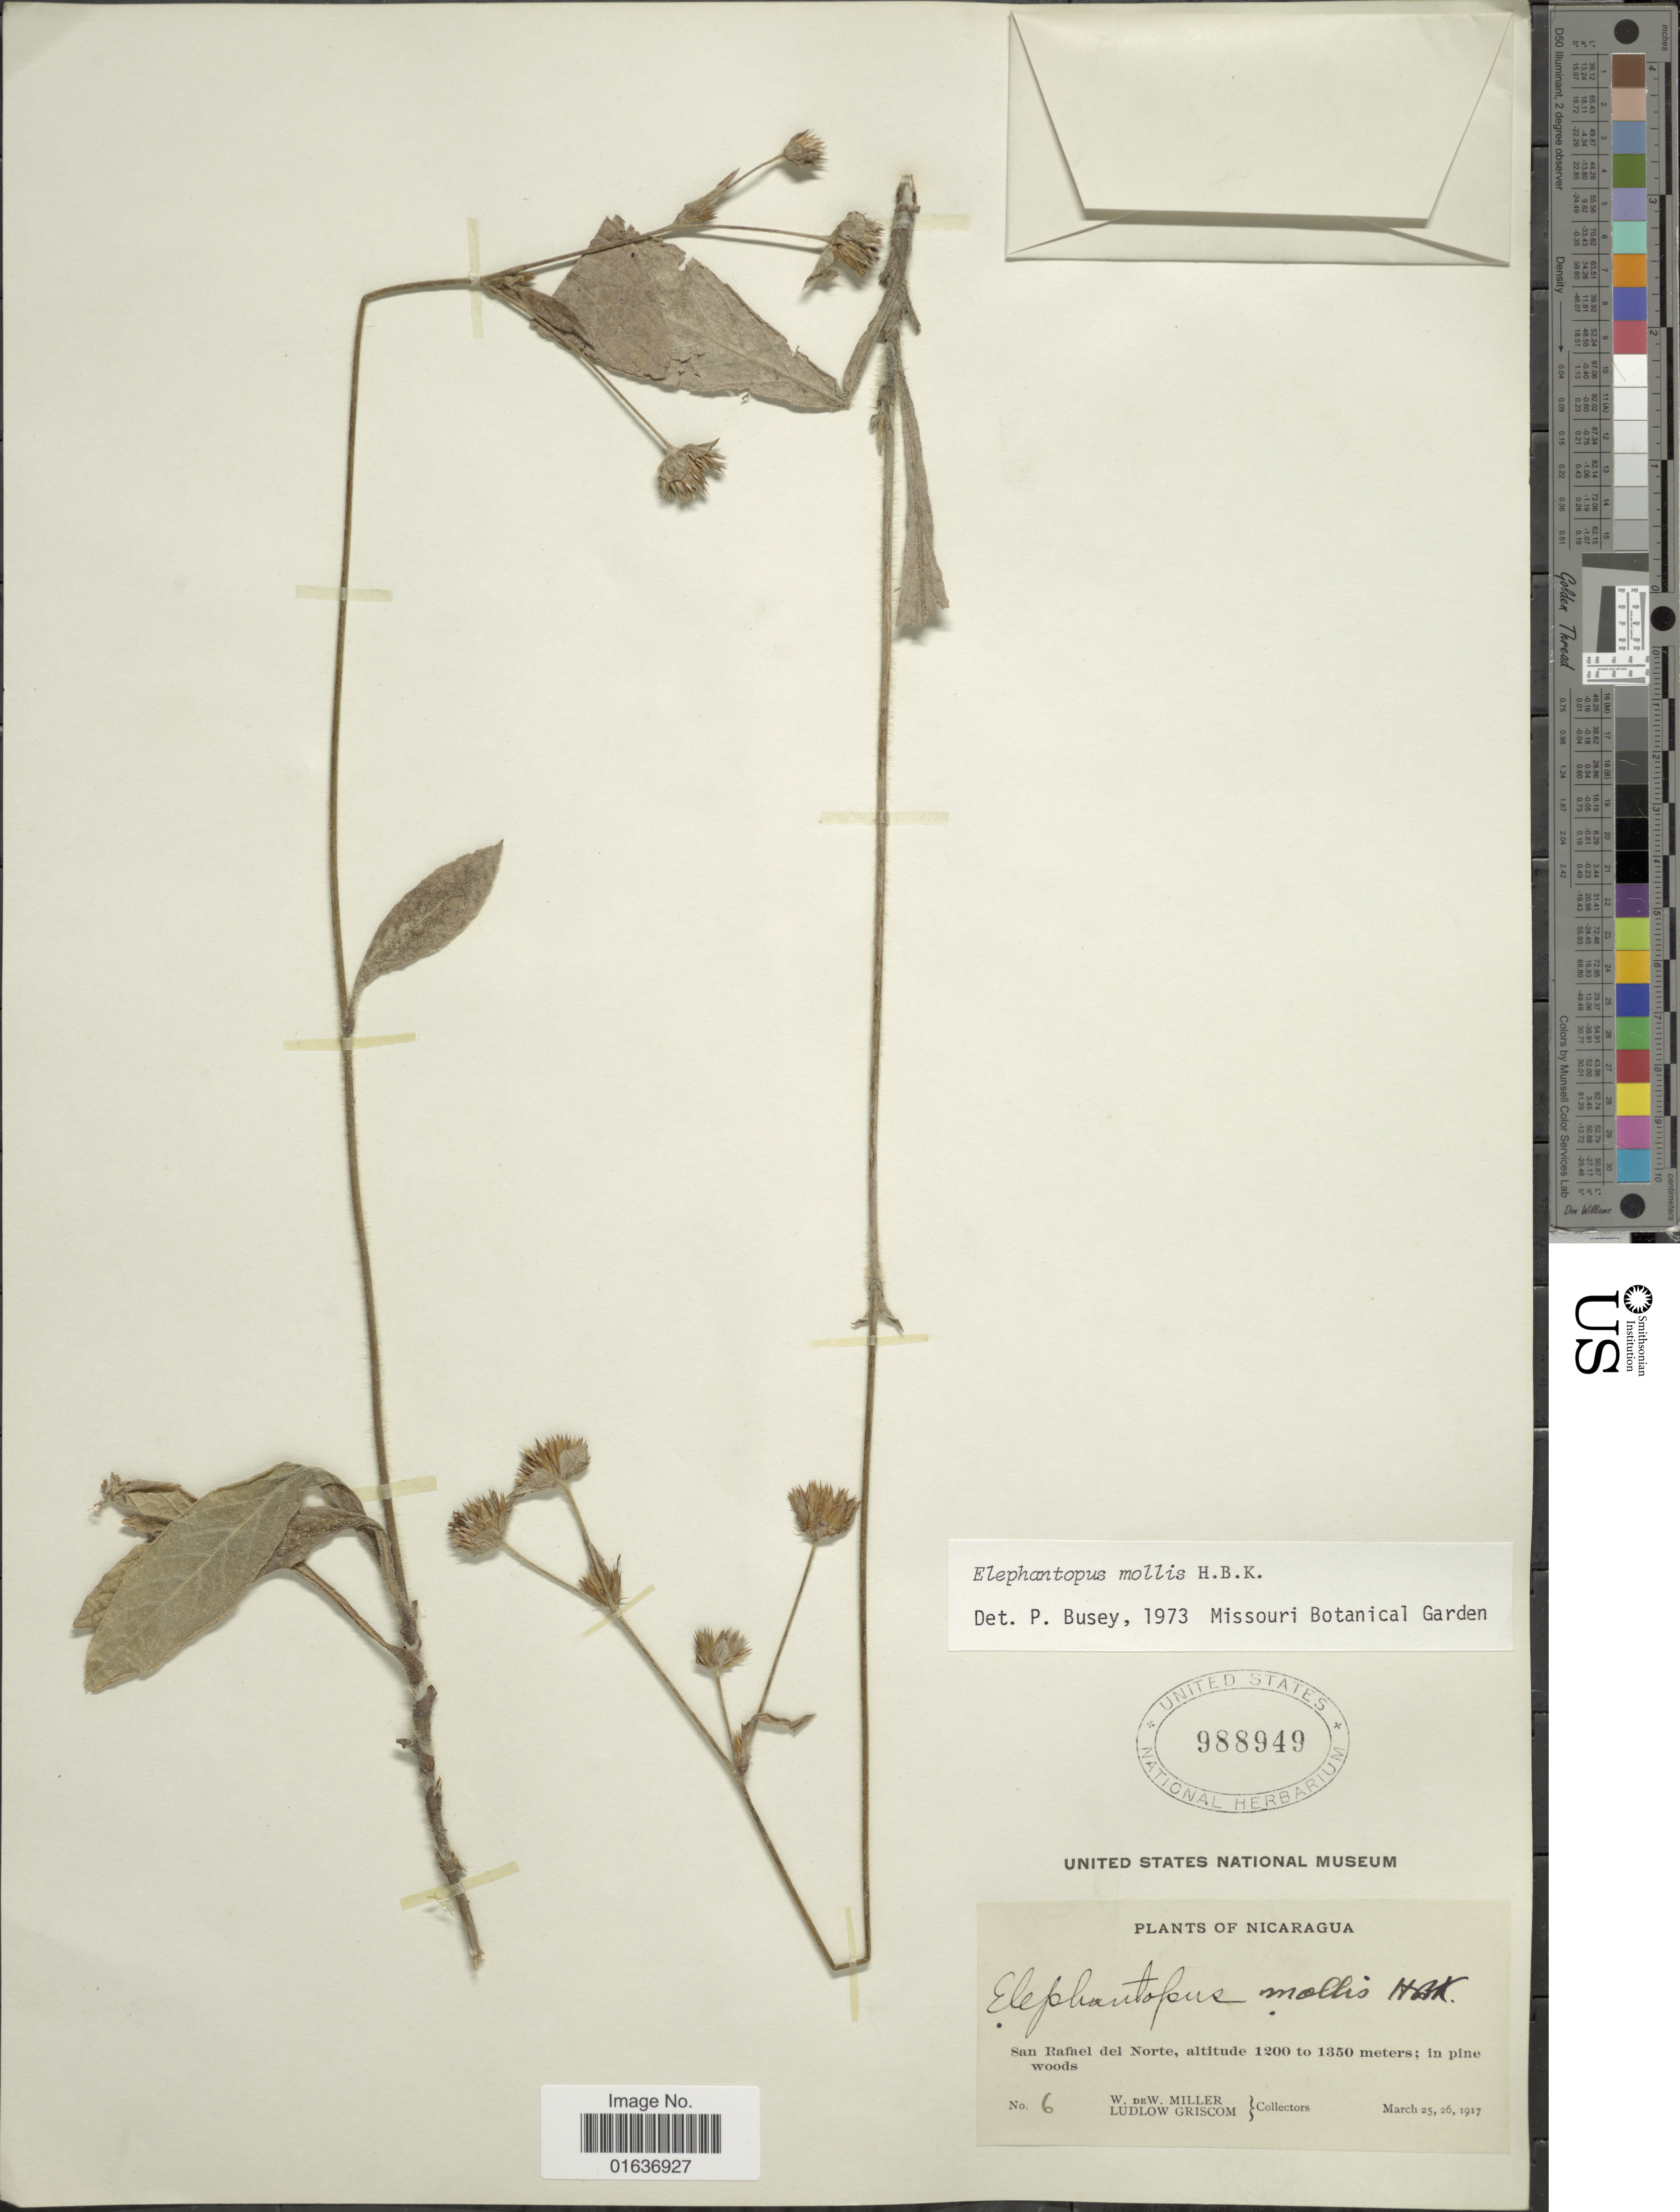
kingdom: Plantae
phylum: Tracheophyta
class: Magnoliopsida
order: Asterales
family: Asteraceae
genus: Elephantopus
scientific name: Elephantopus mollis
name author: Kunth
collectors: W. W. Miller & L. Griscom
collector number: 6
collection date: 1917-03-25/1917-03-26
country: Nicaragua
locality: San Rafael del Norte, in pine woods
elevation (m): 1200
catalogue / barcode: US 988949